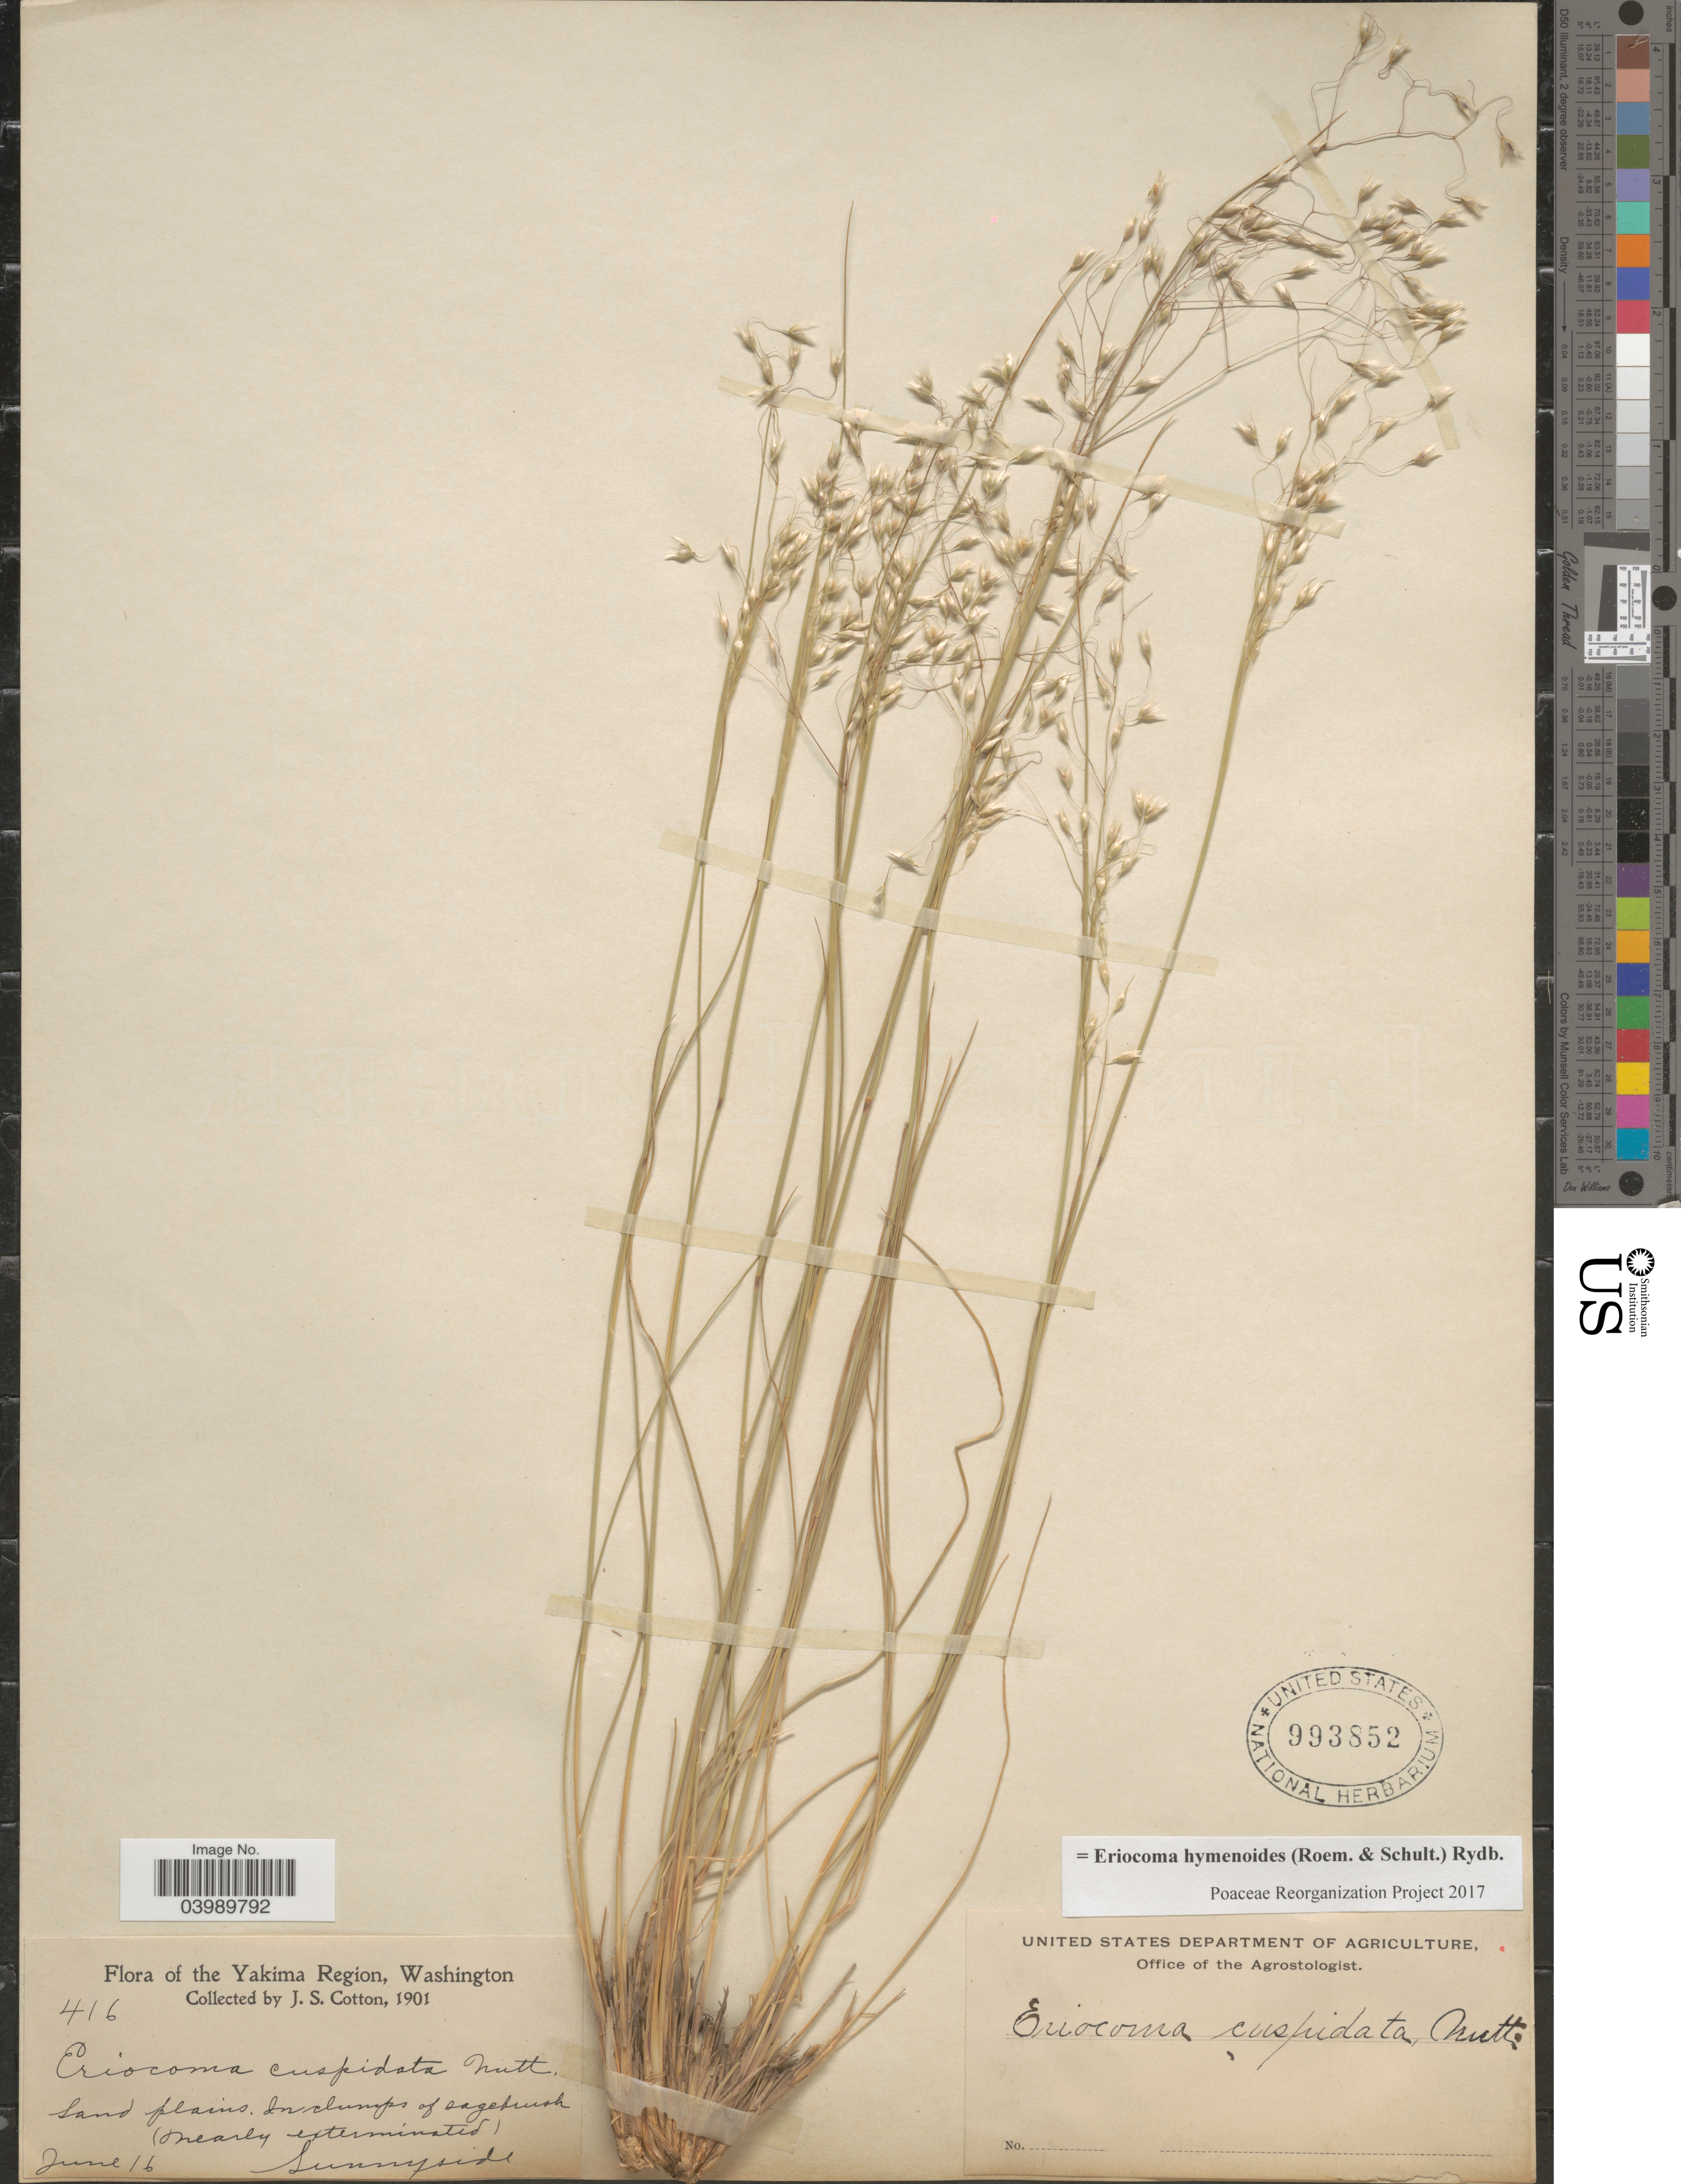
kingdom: Plantae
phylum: Tracheophyta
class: Liliopsida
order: Poales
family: Poaceae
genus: Eriocoma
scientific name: Eriocoma hymenoides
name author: (Roem. & Schult.) Rydb.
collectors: J. S. Cotton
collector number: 416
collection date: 1901-06-16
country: United States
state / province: Washington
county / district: Yakima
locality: Yakima Region.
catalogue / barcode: US 993852